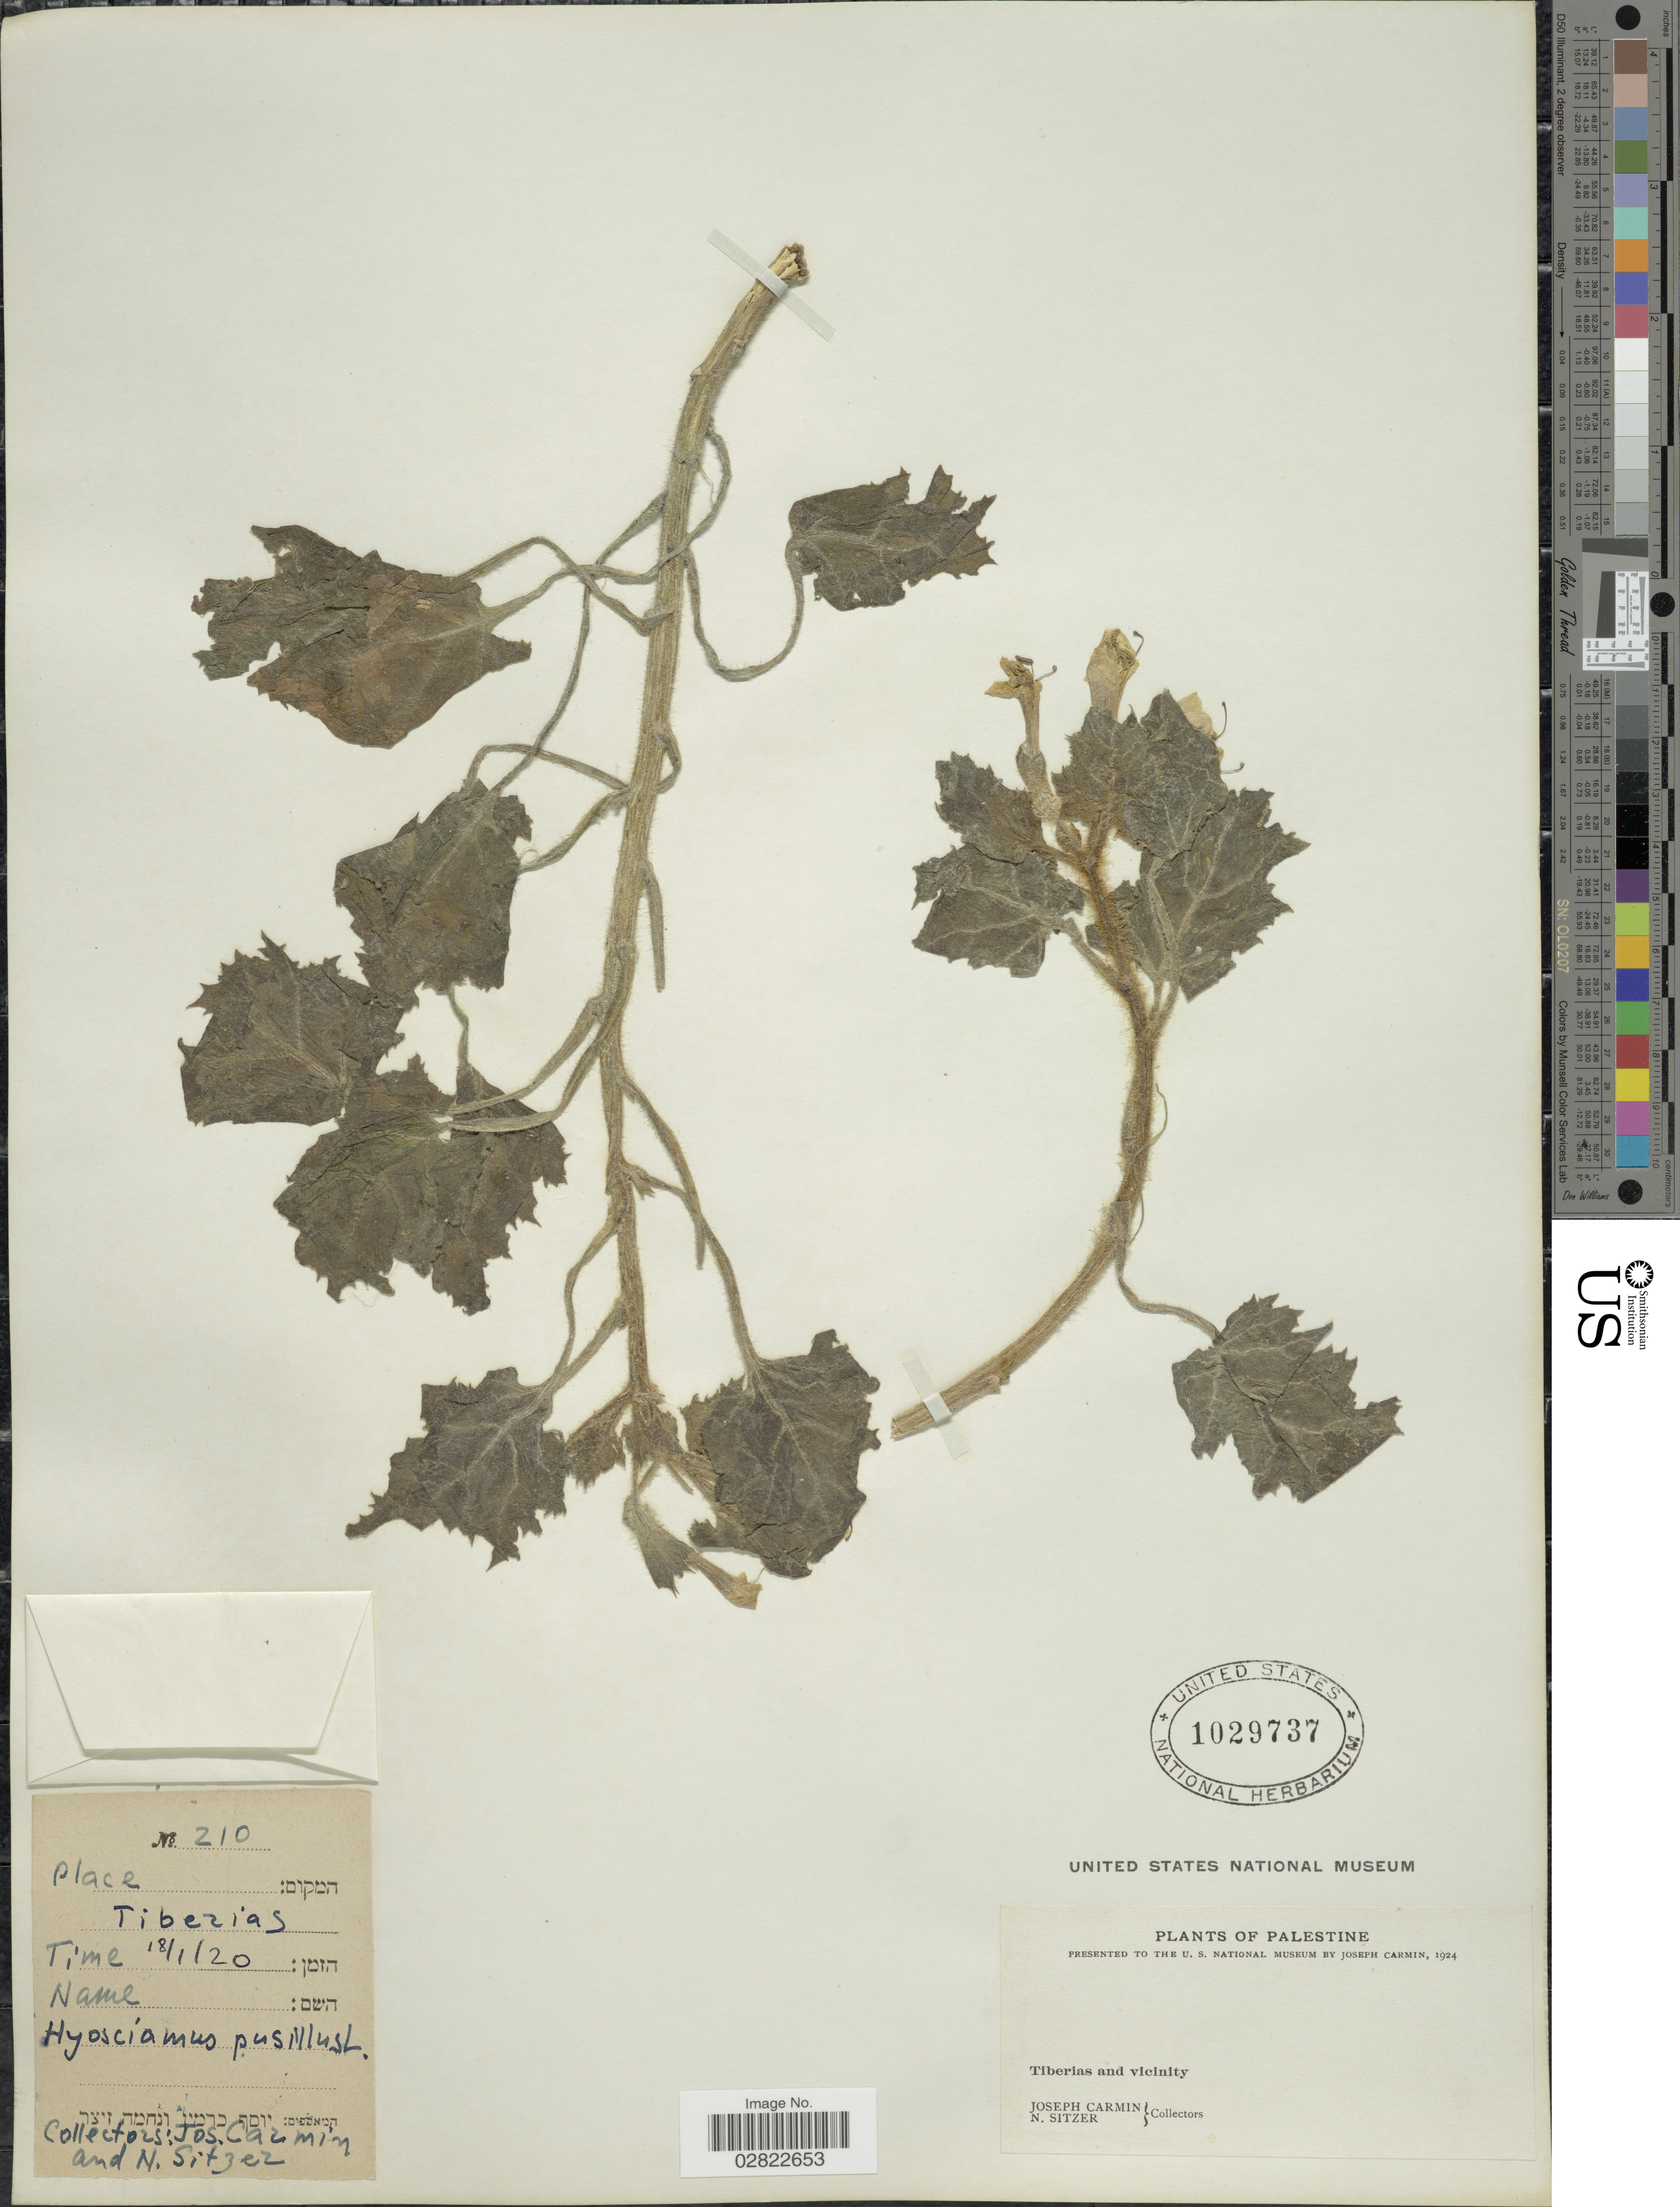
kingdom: Plantae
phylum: Tracheophyta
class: Magnoliopsida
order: Solanales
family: Solanaceae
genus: Hyoscyamus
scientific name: Hyoscyamus pusillus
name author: L.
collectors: J. Carmin & N. Sitzer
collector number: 210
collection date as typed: Transcribed d/m/y: 18/1/20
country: Israel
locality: Palestine, Tiberias and vicinity.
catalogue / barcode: US 1029737